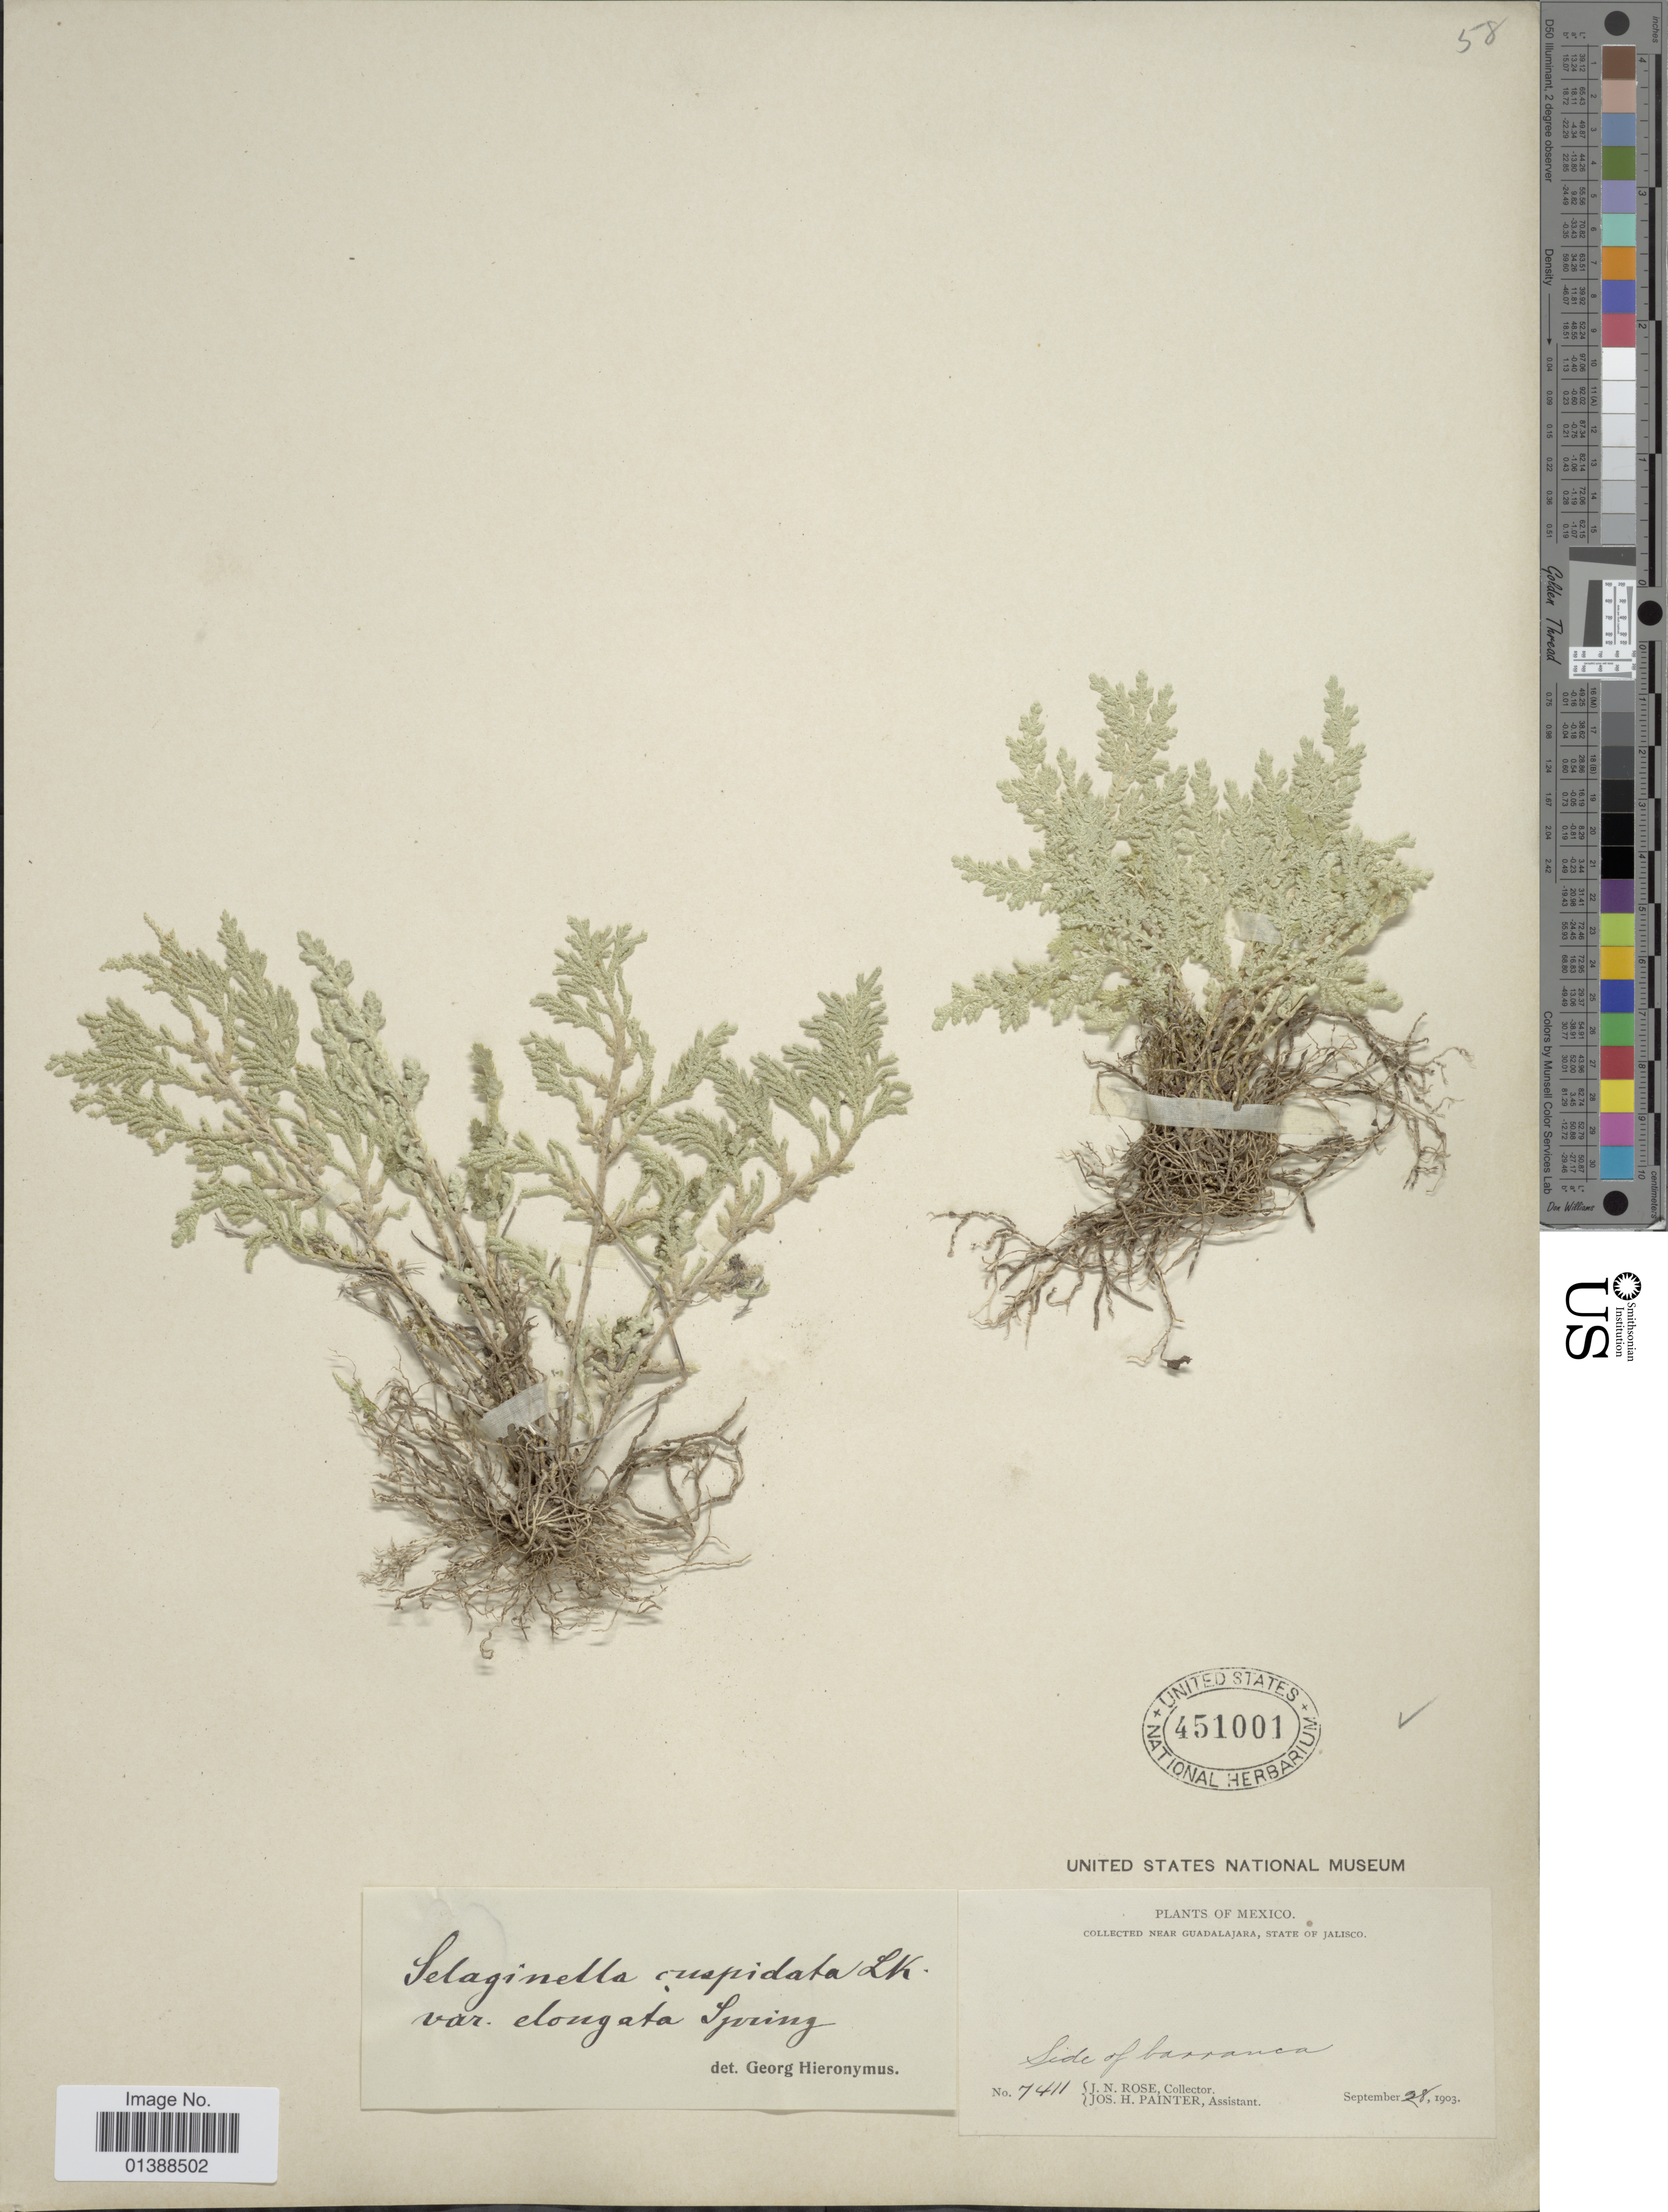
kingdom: Plantae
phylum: Tracheophyta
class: Lycopodiopsida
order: Selaginellales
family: Selaginellaceae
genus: Selaginella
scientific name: Selaginella pallescens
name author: (C. Presl) Spring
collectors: J. N. Rose & J. H. Painter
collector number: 7411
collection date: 1903-09-28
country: Mexico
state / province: Jalisco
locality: Near Guadalajara, Side of barranca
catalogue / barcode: US 451001